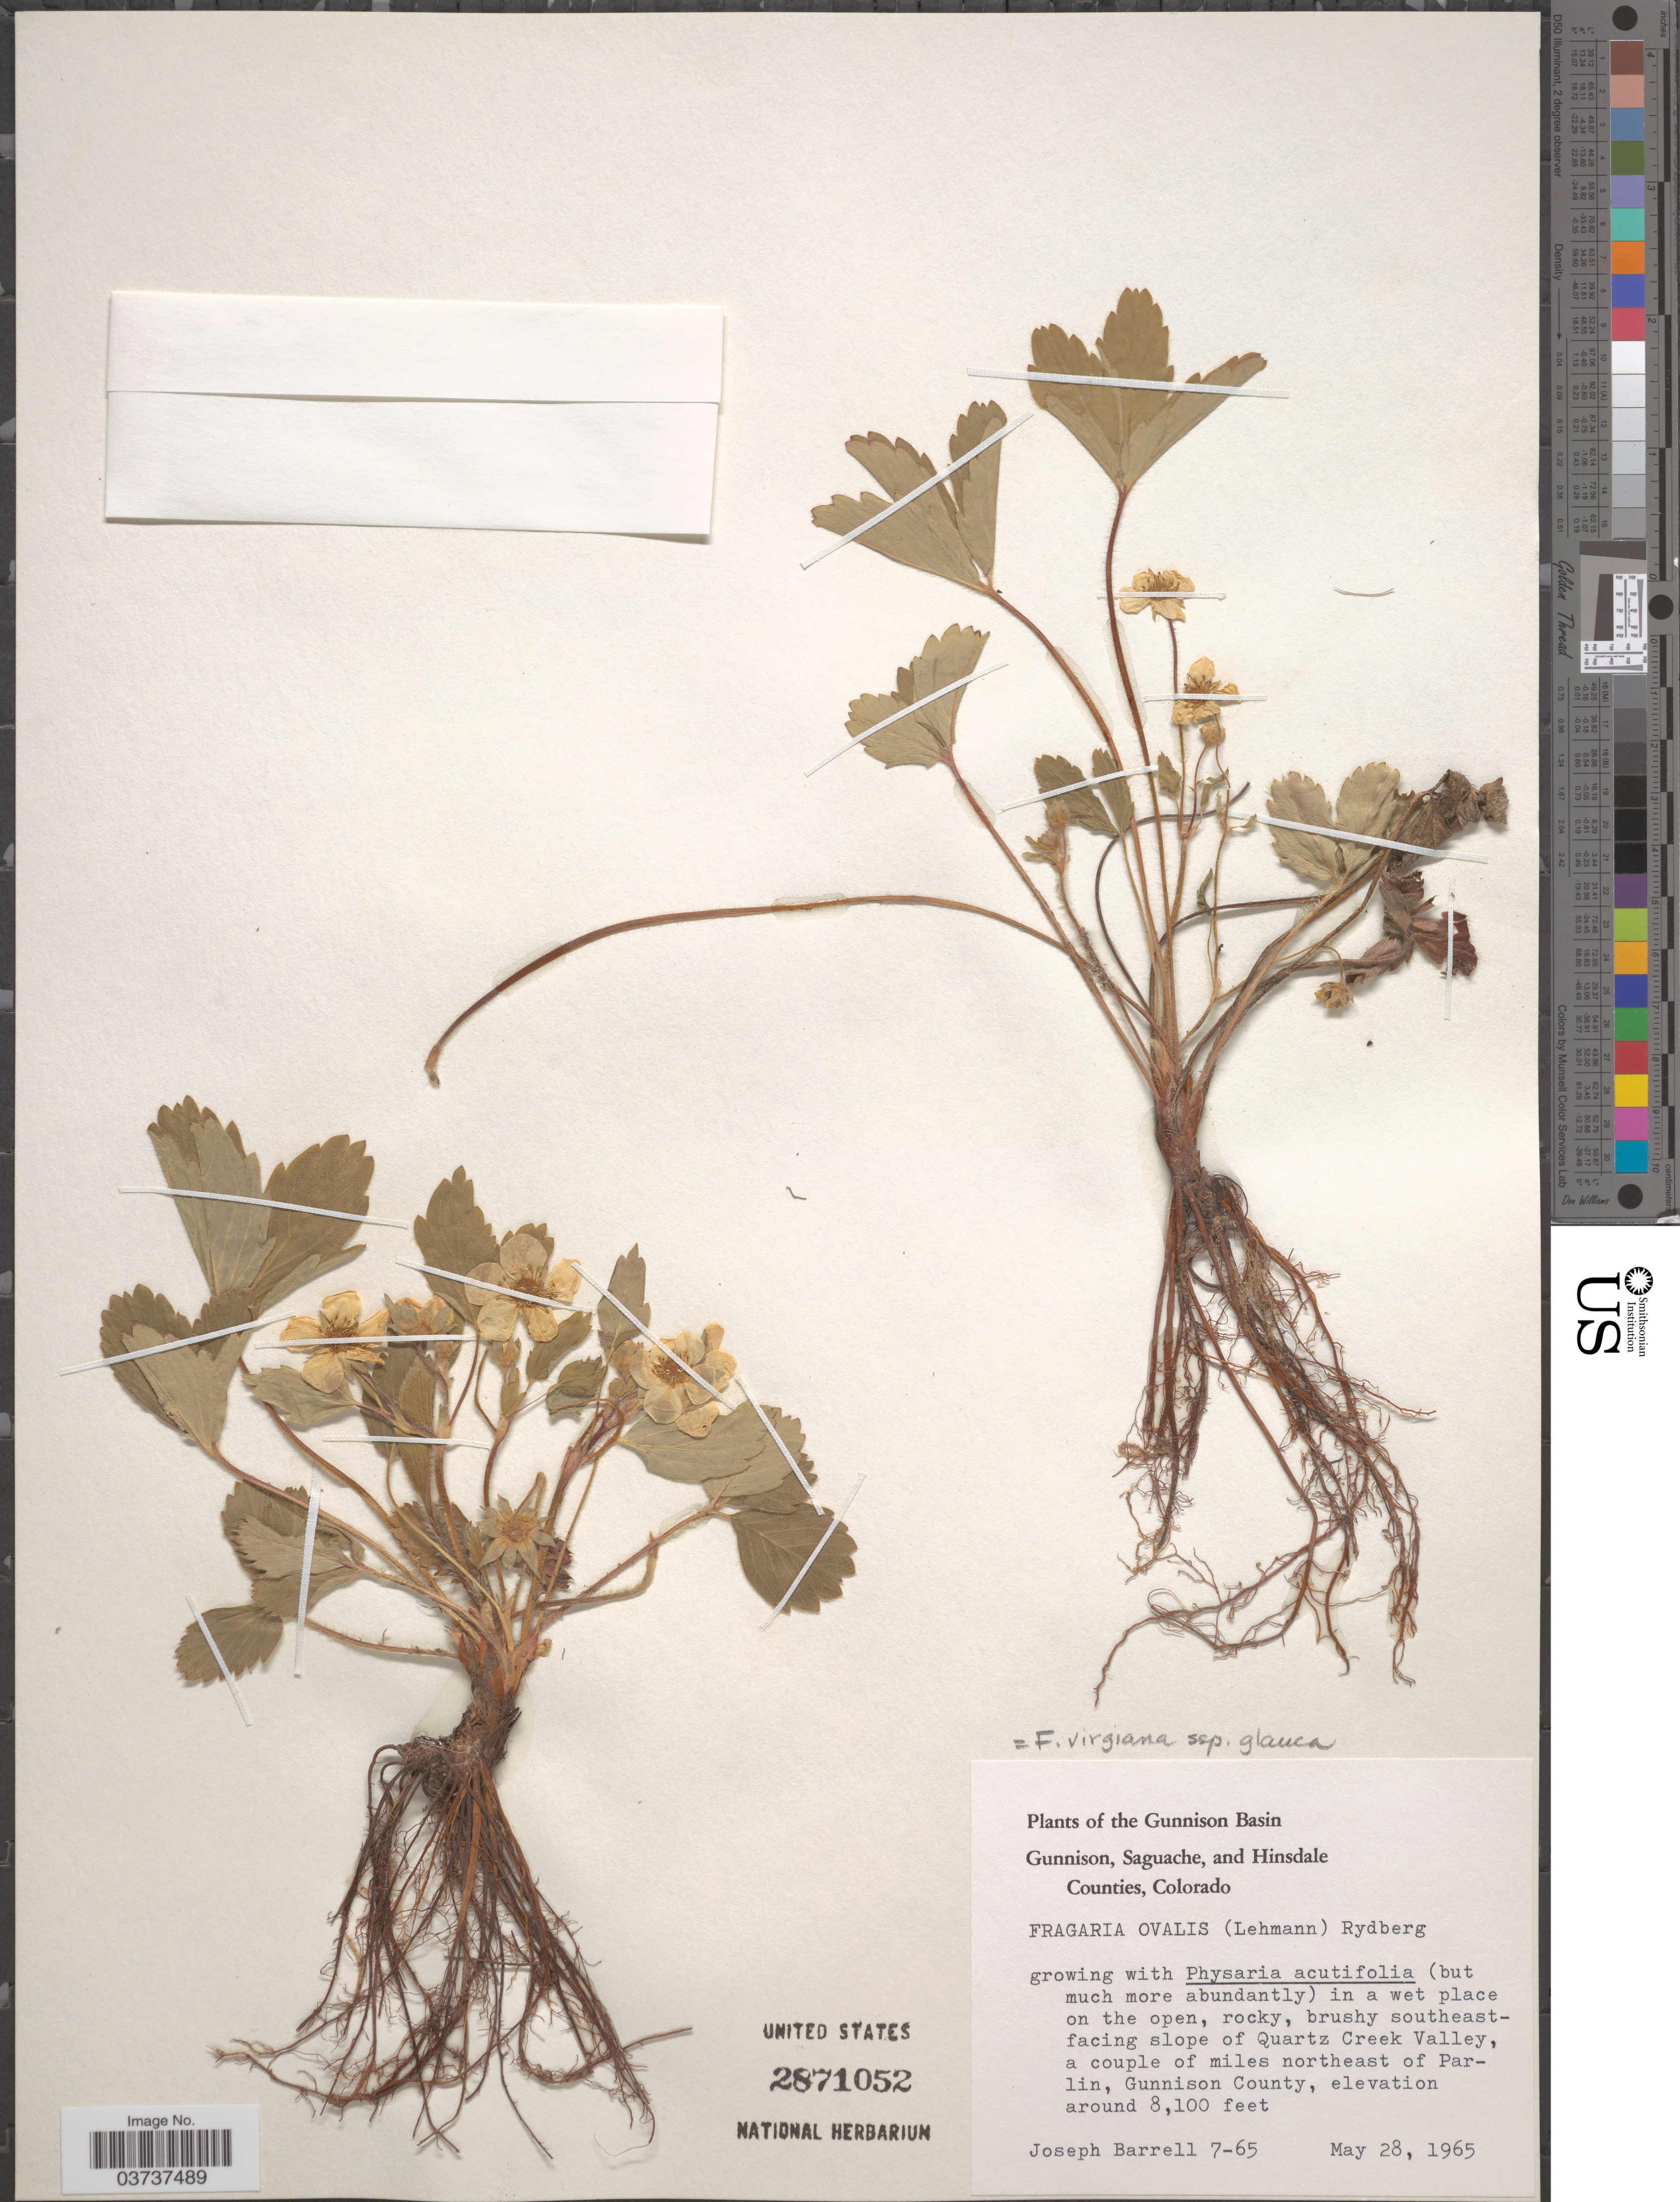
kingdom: Plantae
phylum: Tracheophyta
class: Magnoliopsida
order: Rosales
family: Rosaceae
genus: Fragaria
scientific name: Fragaria virginiana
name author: Mill.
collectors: J. Barrell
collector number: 7-65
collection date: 1965-05-28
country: United States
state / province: Colorado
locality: The Gunnison Basin. Southeast-facing slope of Quartz Creek Valley, a couple of miles northeast of Parlin, Gunnison County.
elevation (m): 2469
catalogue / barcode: US 2871052